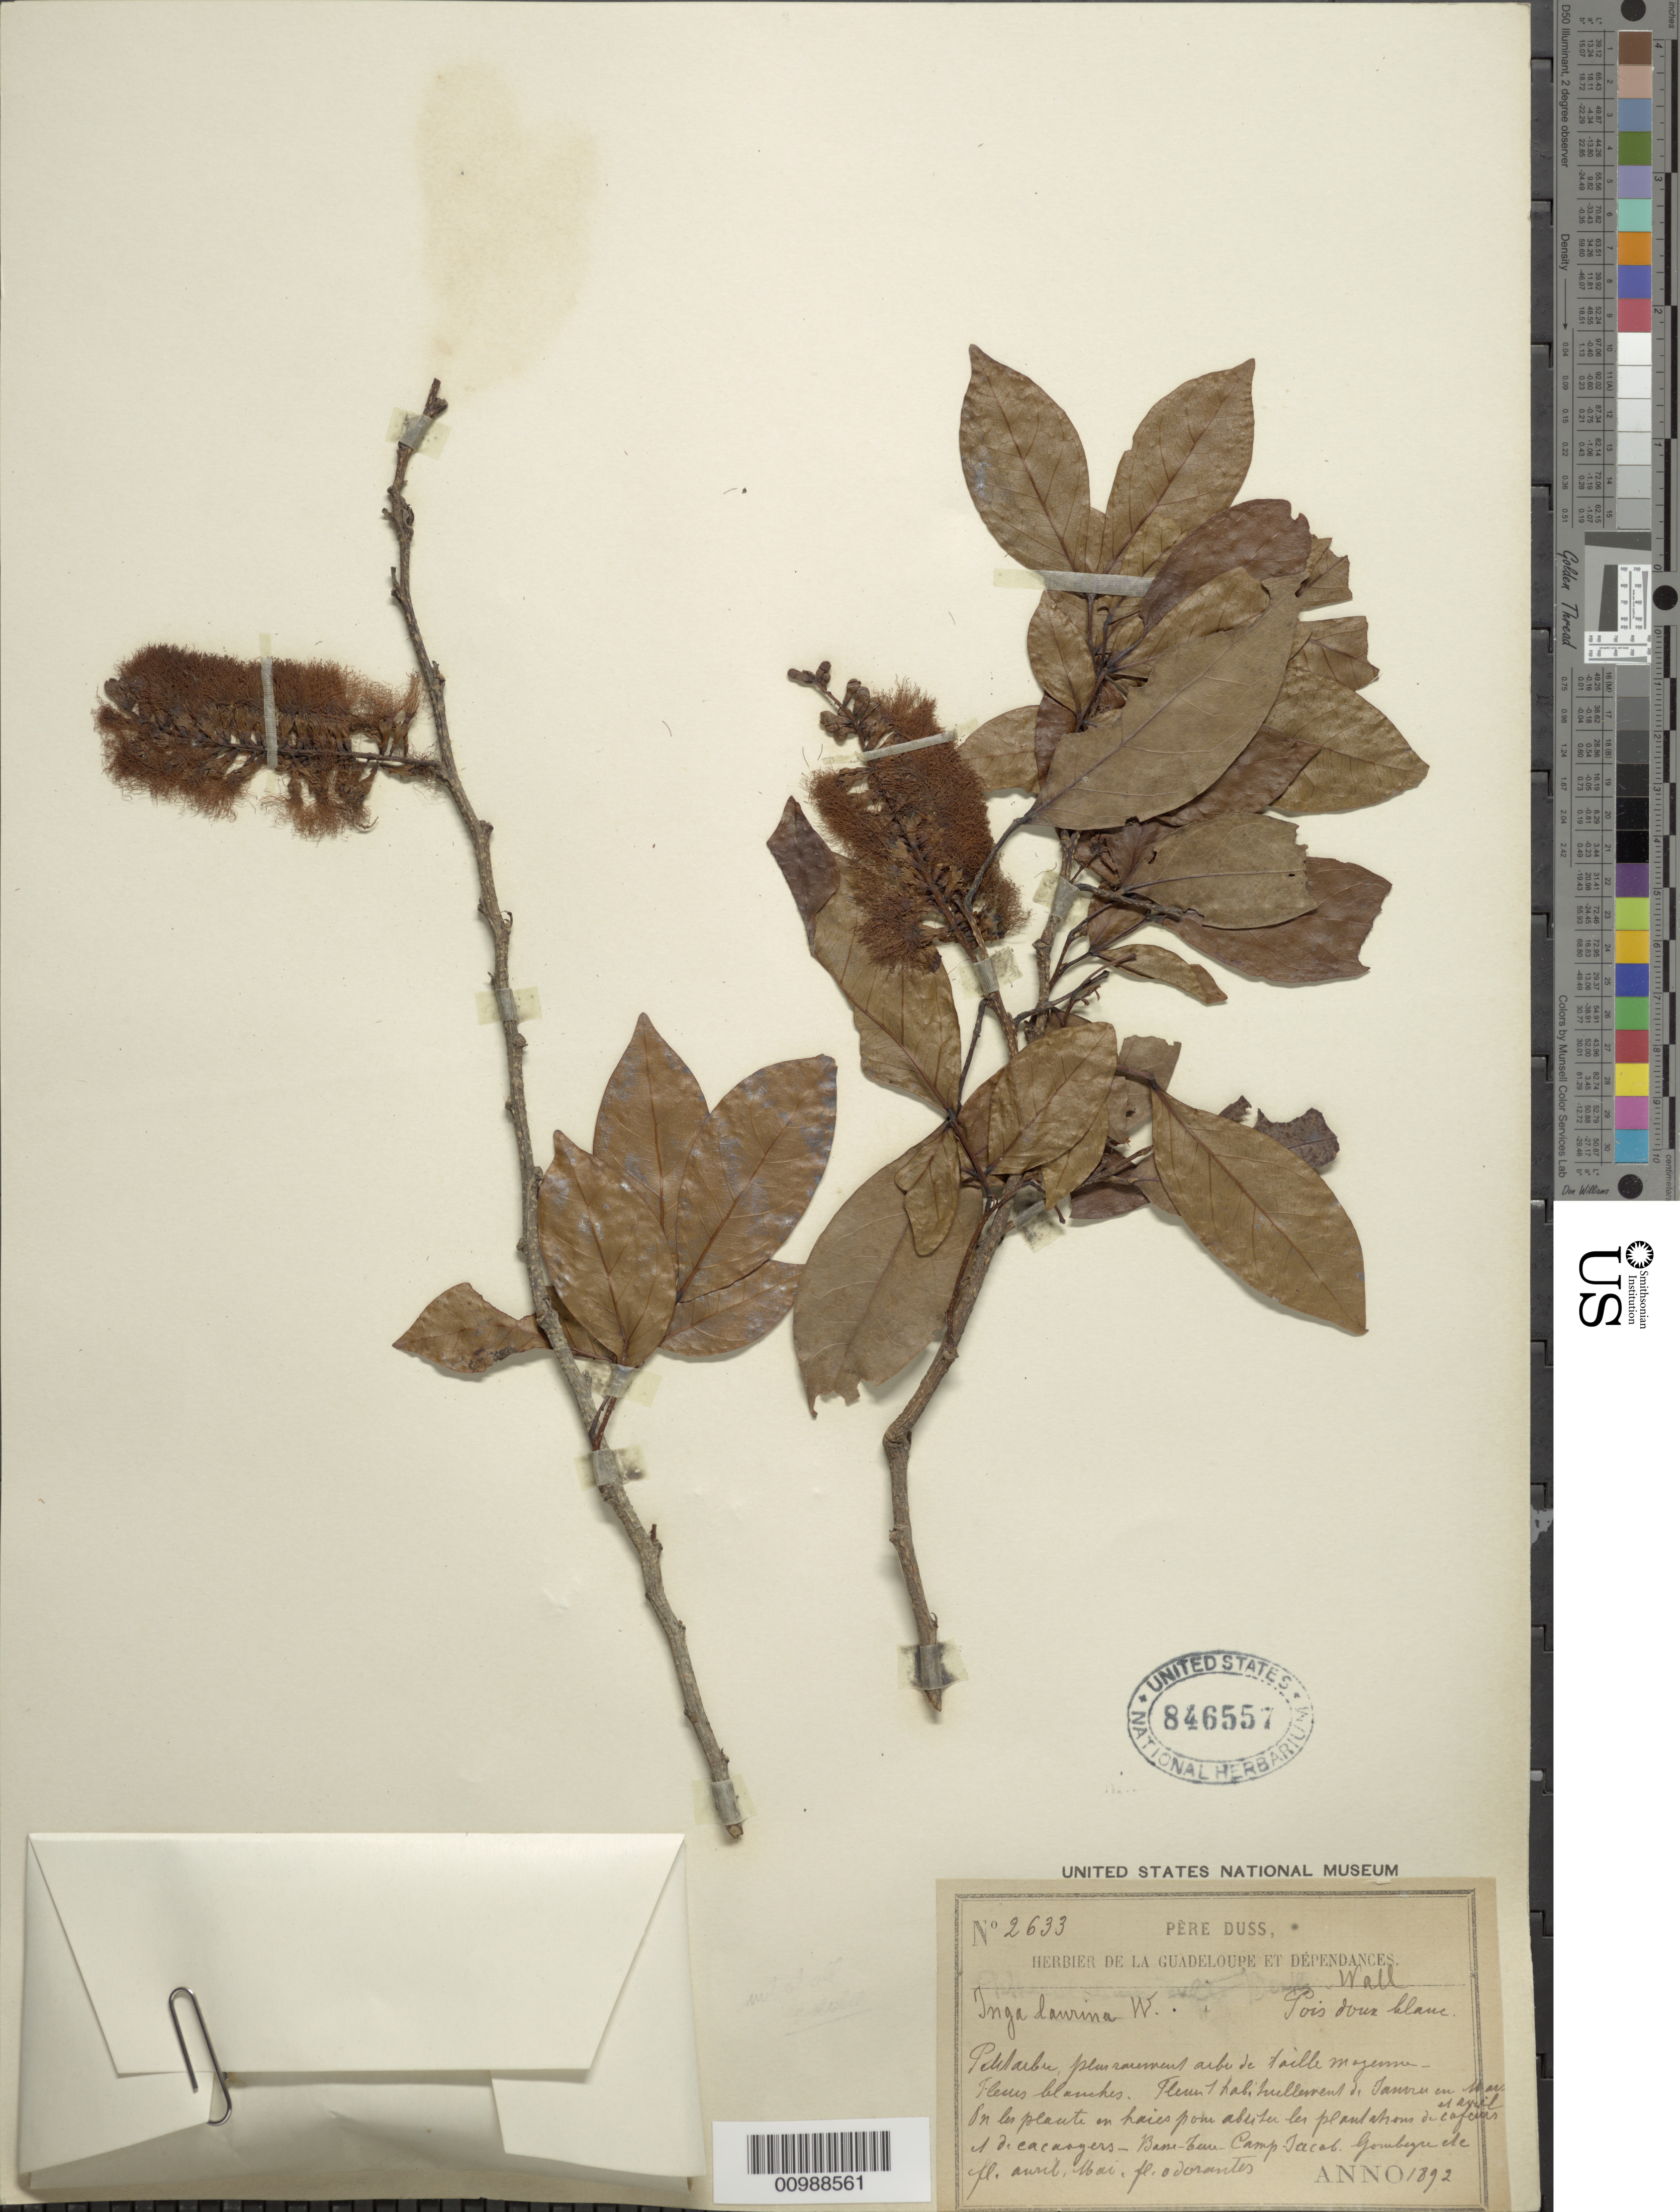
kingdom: Plantae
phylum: Tracheophyta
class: Magnoliopsida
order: Fabales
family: Fabaceae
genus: Inga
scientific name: Inga laurina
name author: (Sw.) Willd.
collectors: Père Duss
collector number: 2633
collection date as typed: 01 Jan 1892 to 31 Dec 1892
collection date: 1892-01-01/1892-12-31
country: Guadeloupe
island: Basse Terre [Guadeloupe]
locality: Camp Jacob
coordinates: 0 N, 0 E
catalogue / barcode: US 846557